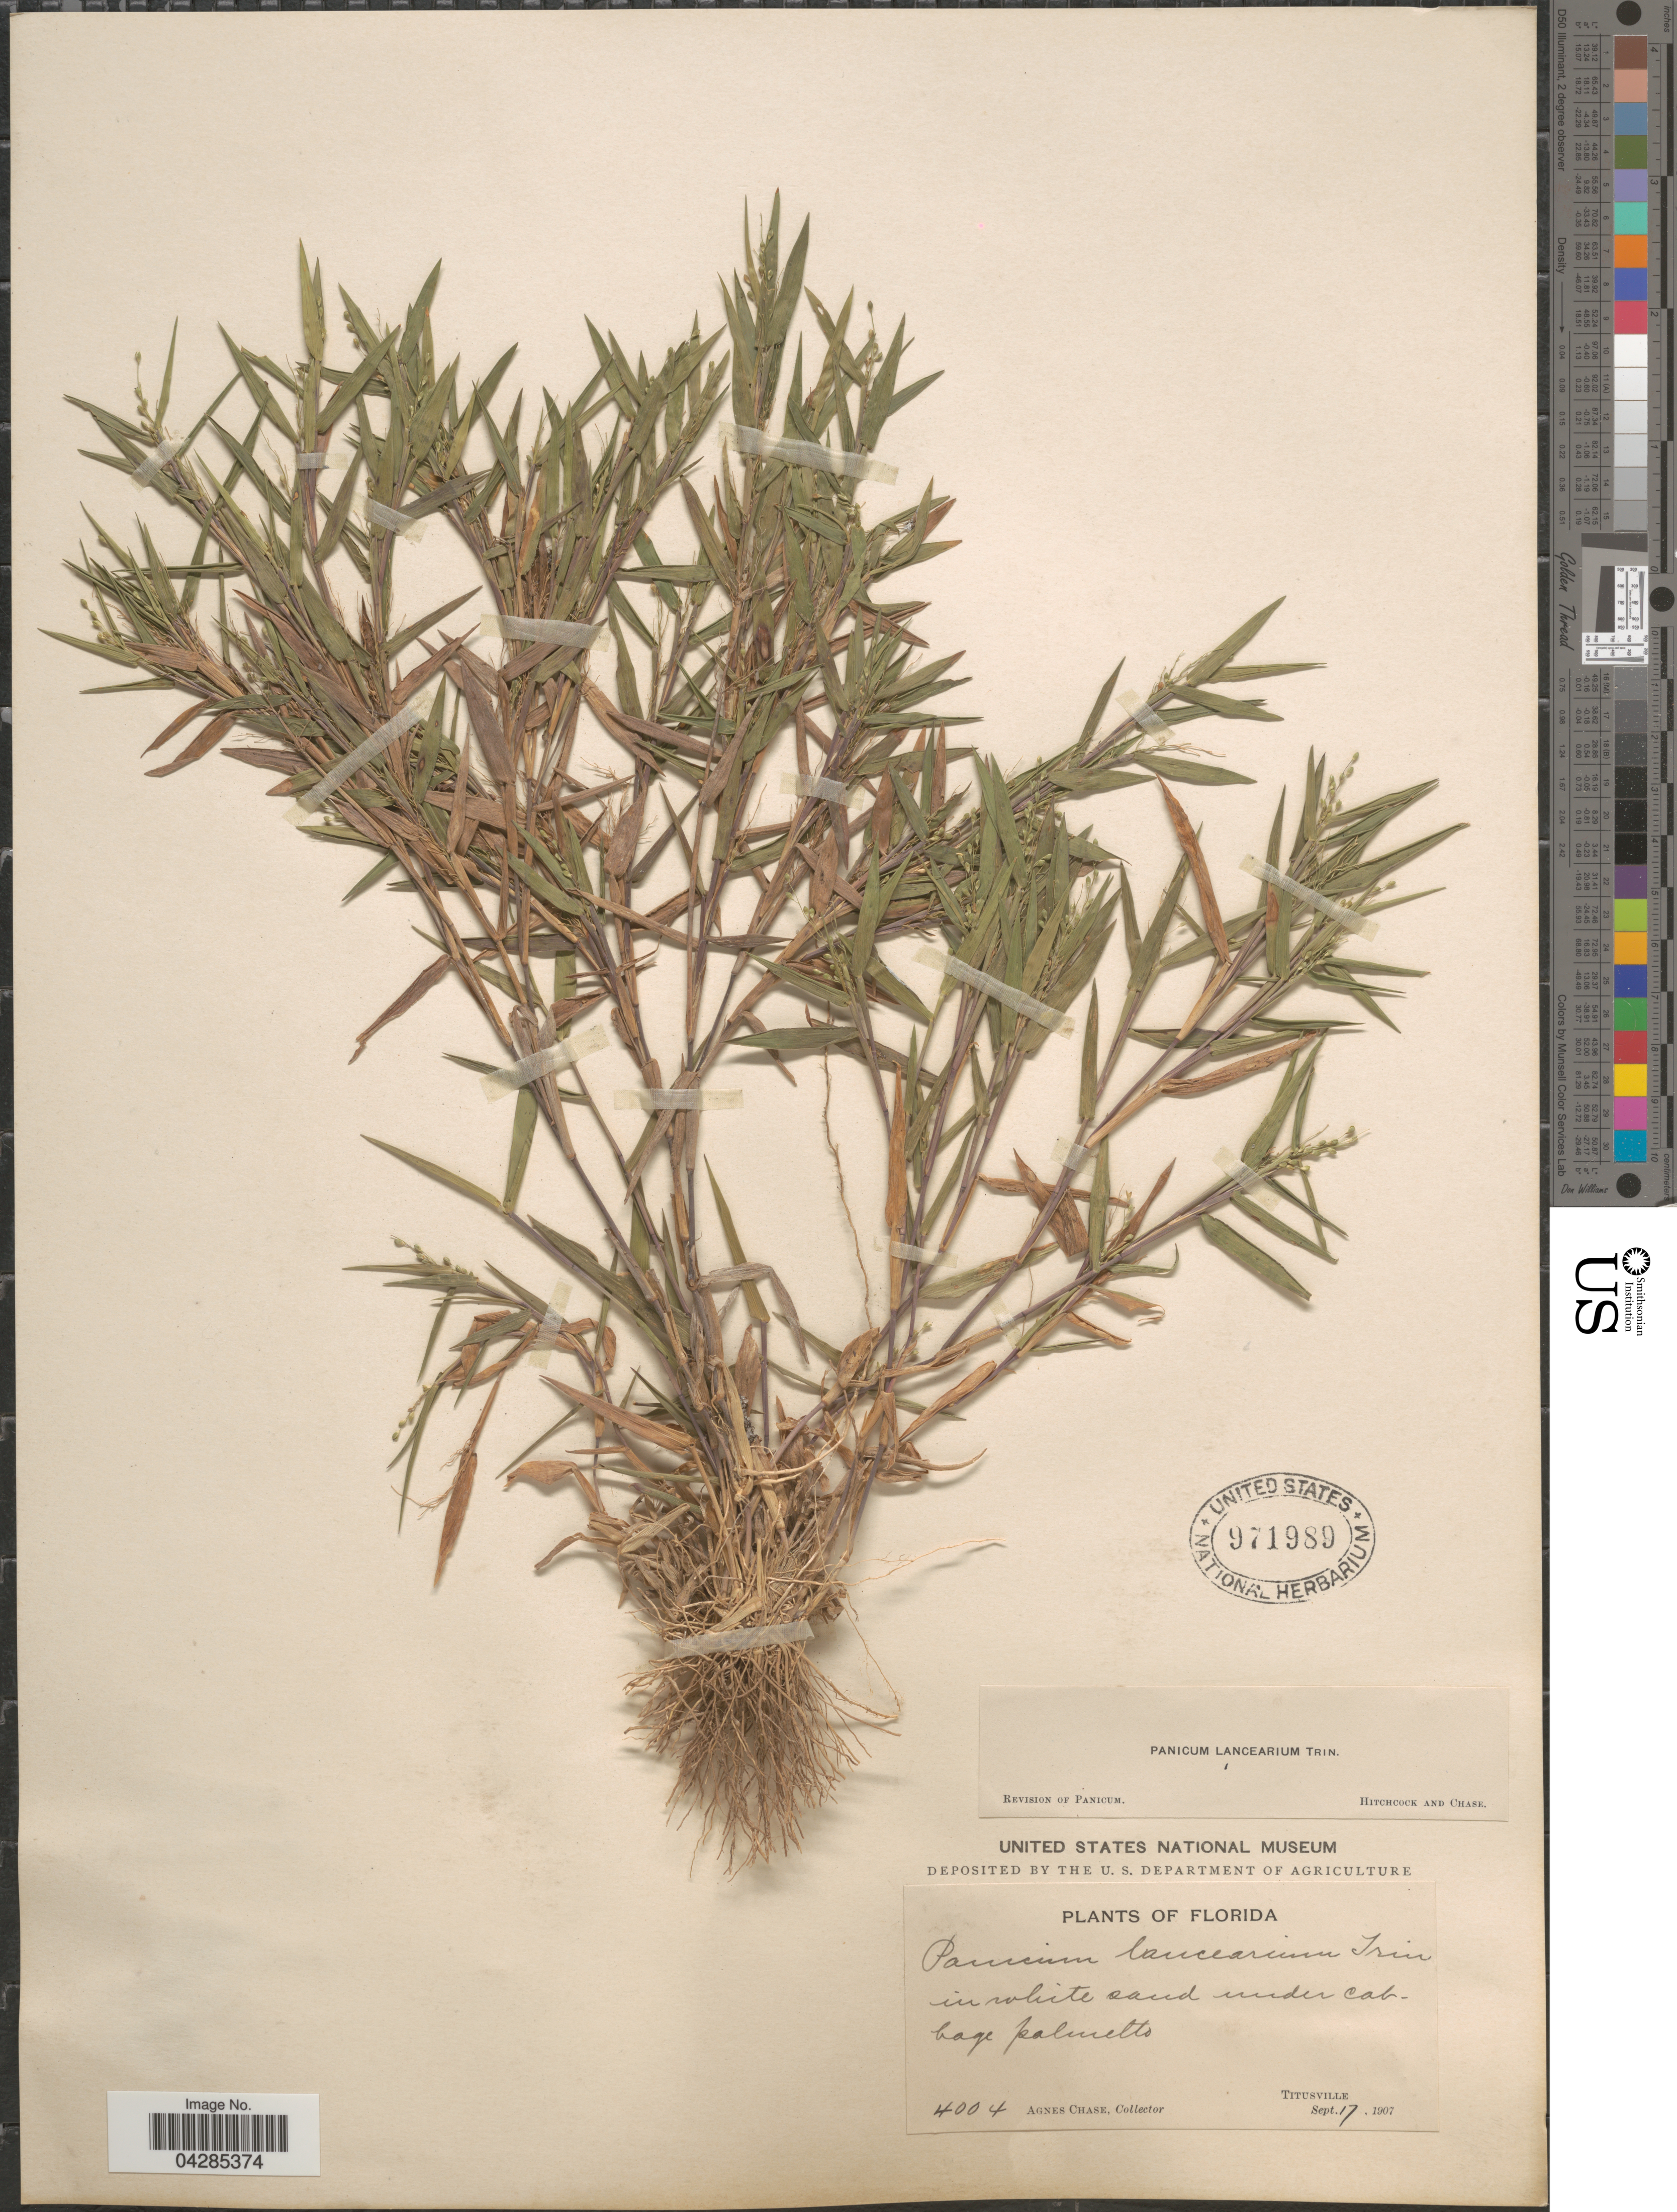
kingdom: Plantae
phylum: Tracheophyta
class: Liliopsida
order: Poales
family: Poaceae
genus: Dichanthelium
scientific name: Dichanthelium portoricense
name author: (Desv. ex Ham.) B.F. Hansen & Wunderlin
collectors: A. Chase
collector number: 4004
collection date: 1907-09-17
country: United States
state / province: Florida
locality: In white sand under cabbage palmetto. Titusville.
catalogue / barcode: US 971989